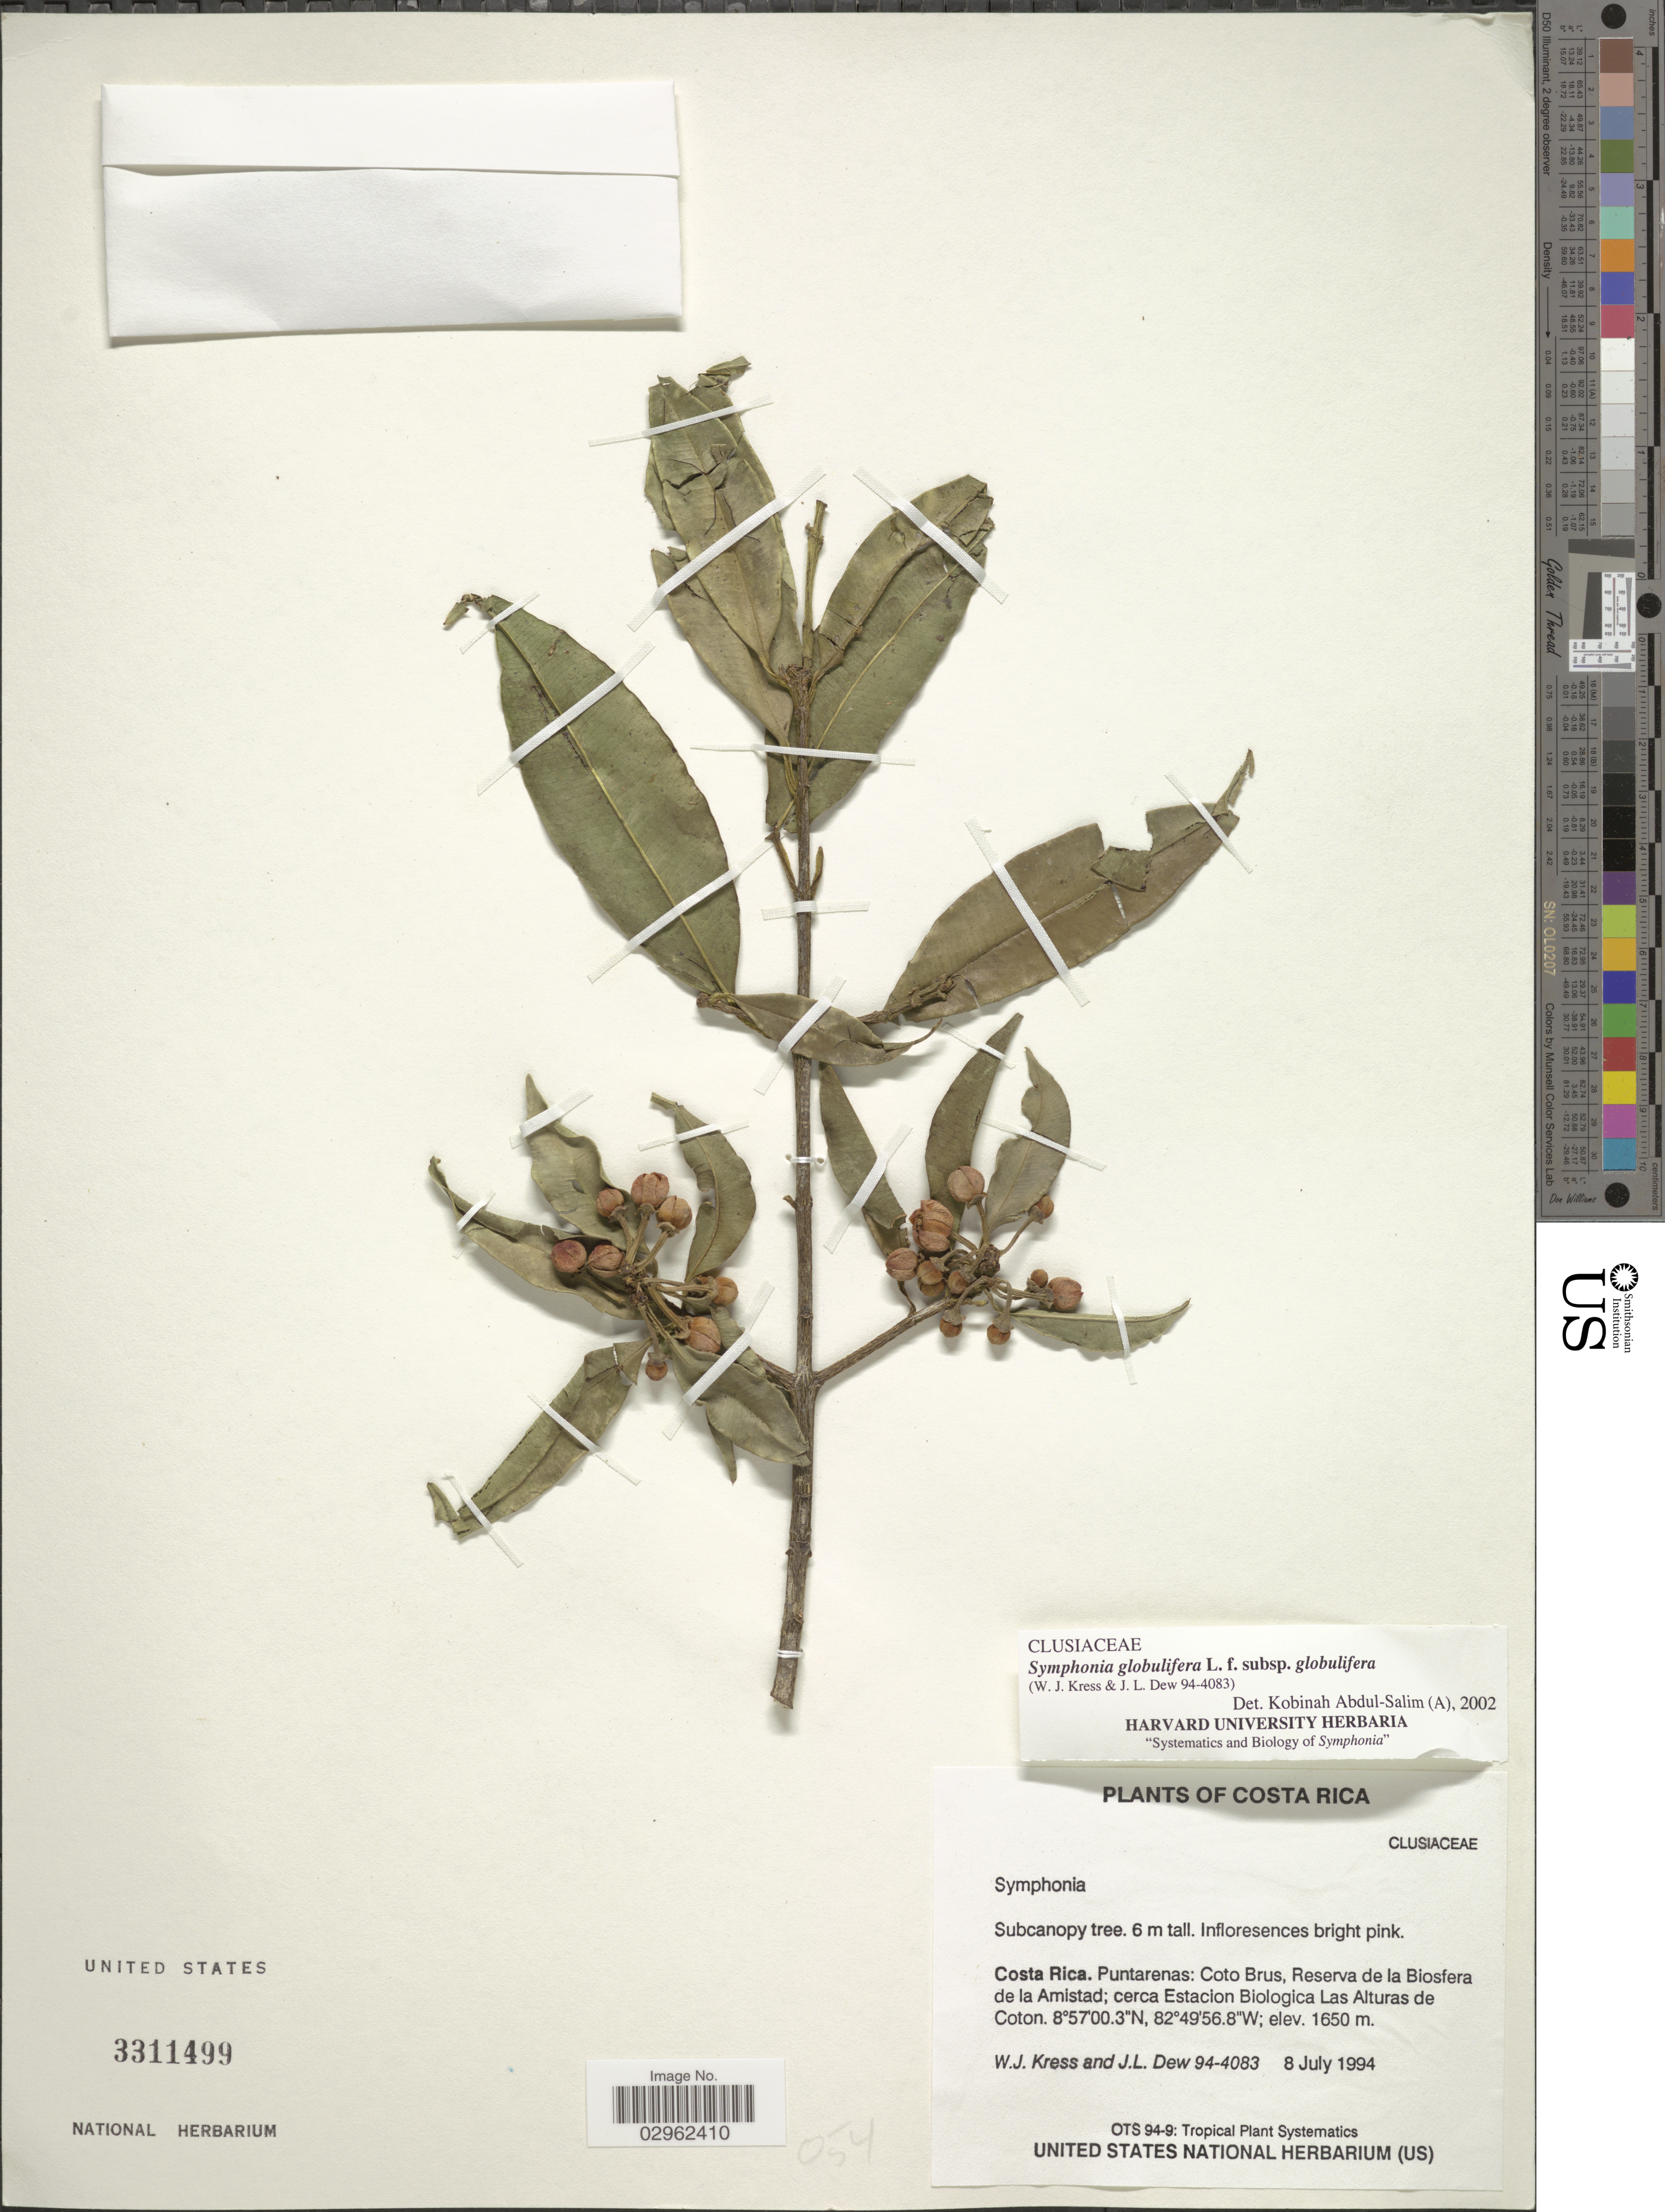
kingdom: Plantae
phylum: Tracheophyta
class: Magnoliopsida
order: Malpighiales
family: Clusiaceae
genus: Symphonia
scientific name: Symphonia globulifera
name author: L. f.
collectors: W. J. Kress & J. L. Dew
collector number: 94-4083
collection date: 1994-07-08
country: Costa Rica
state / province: Puntarenas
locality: Coto Brus, Reserva de la Biosfera de la Amistad; cerca Estacion Biologica Las Alturas de Coton.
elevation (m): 1650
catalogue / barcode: US 3311499